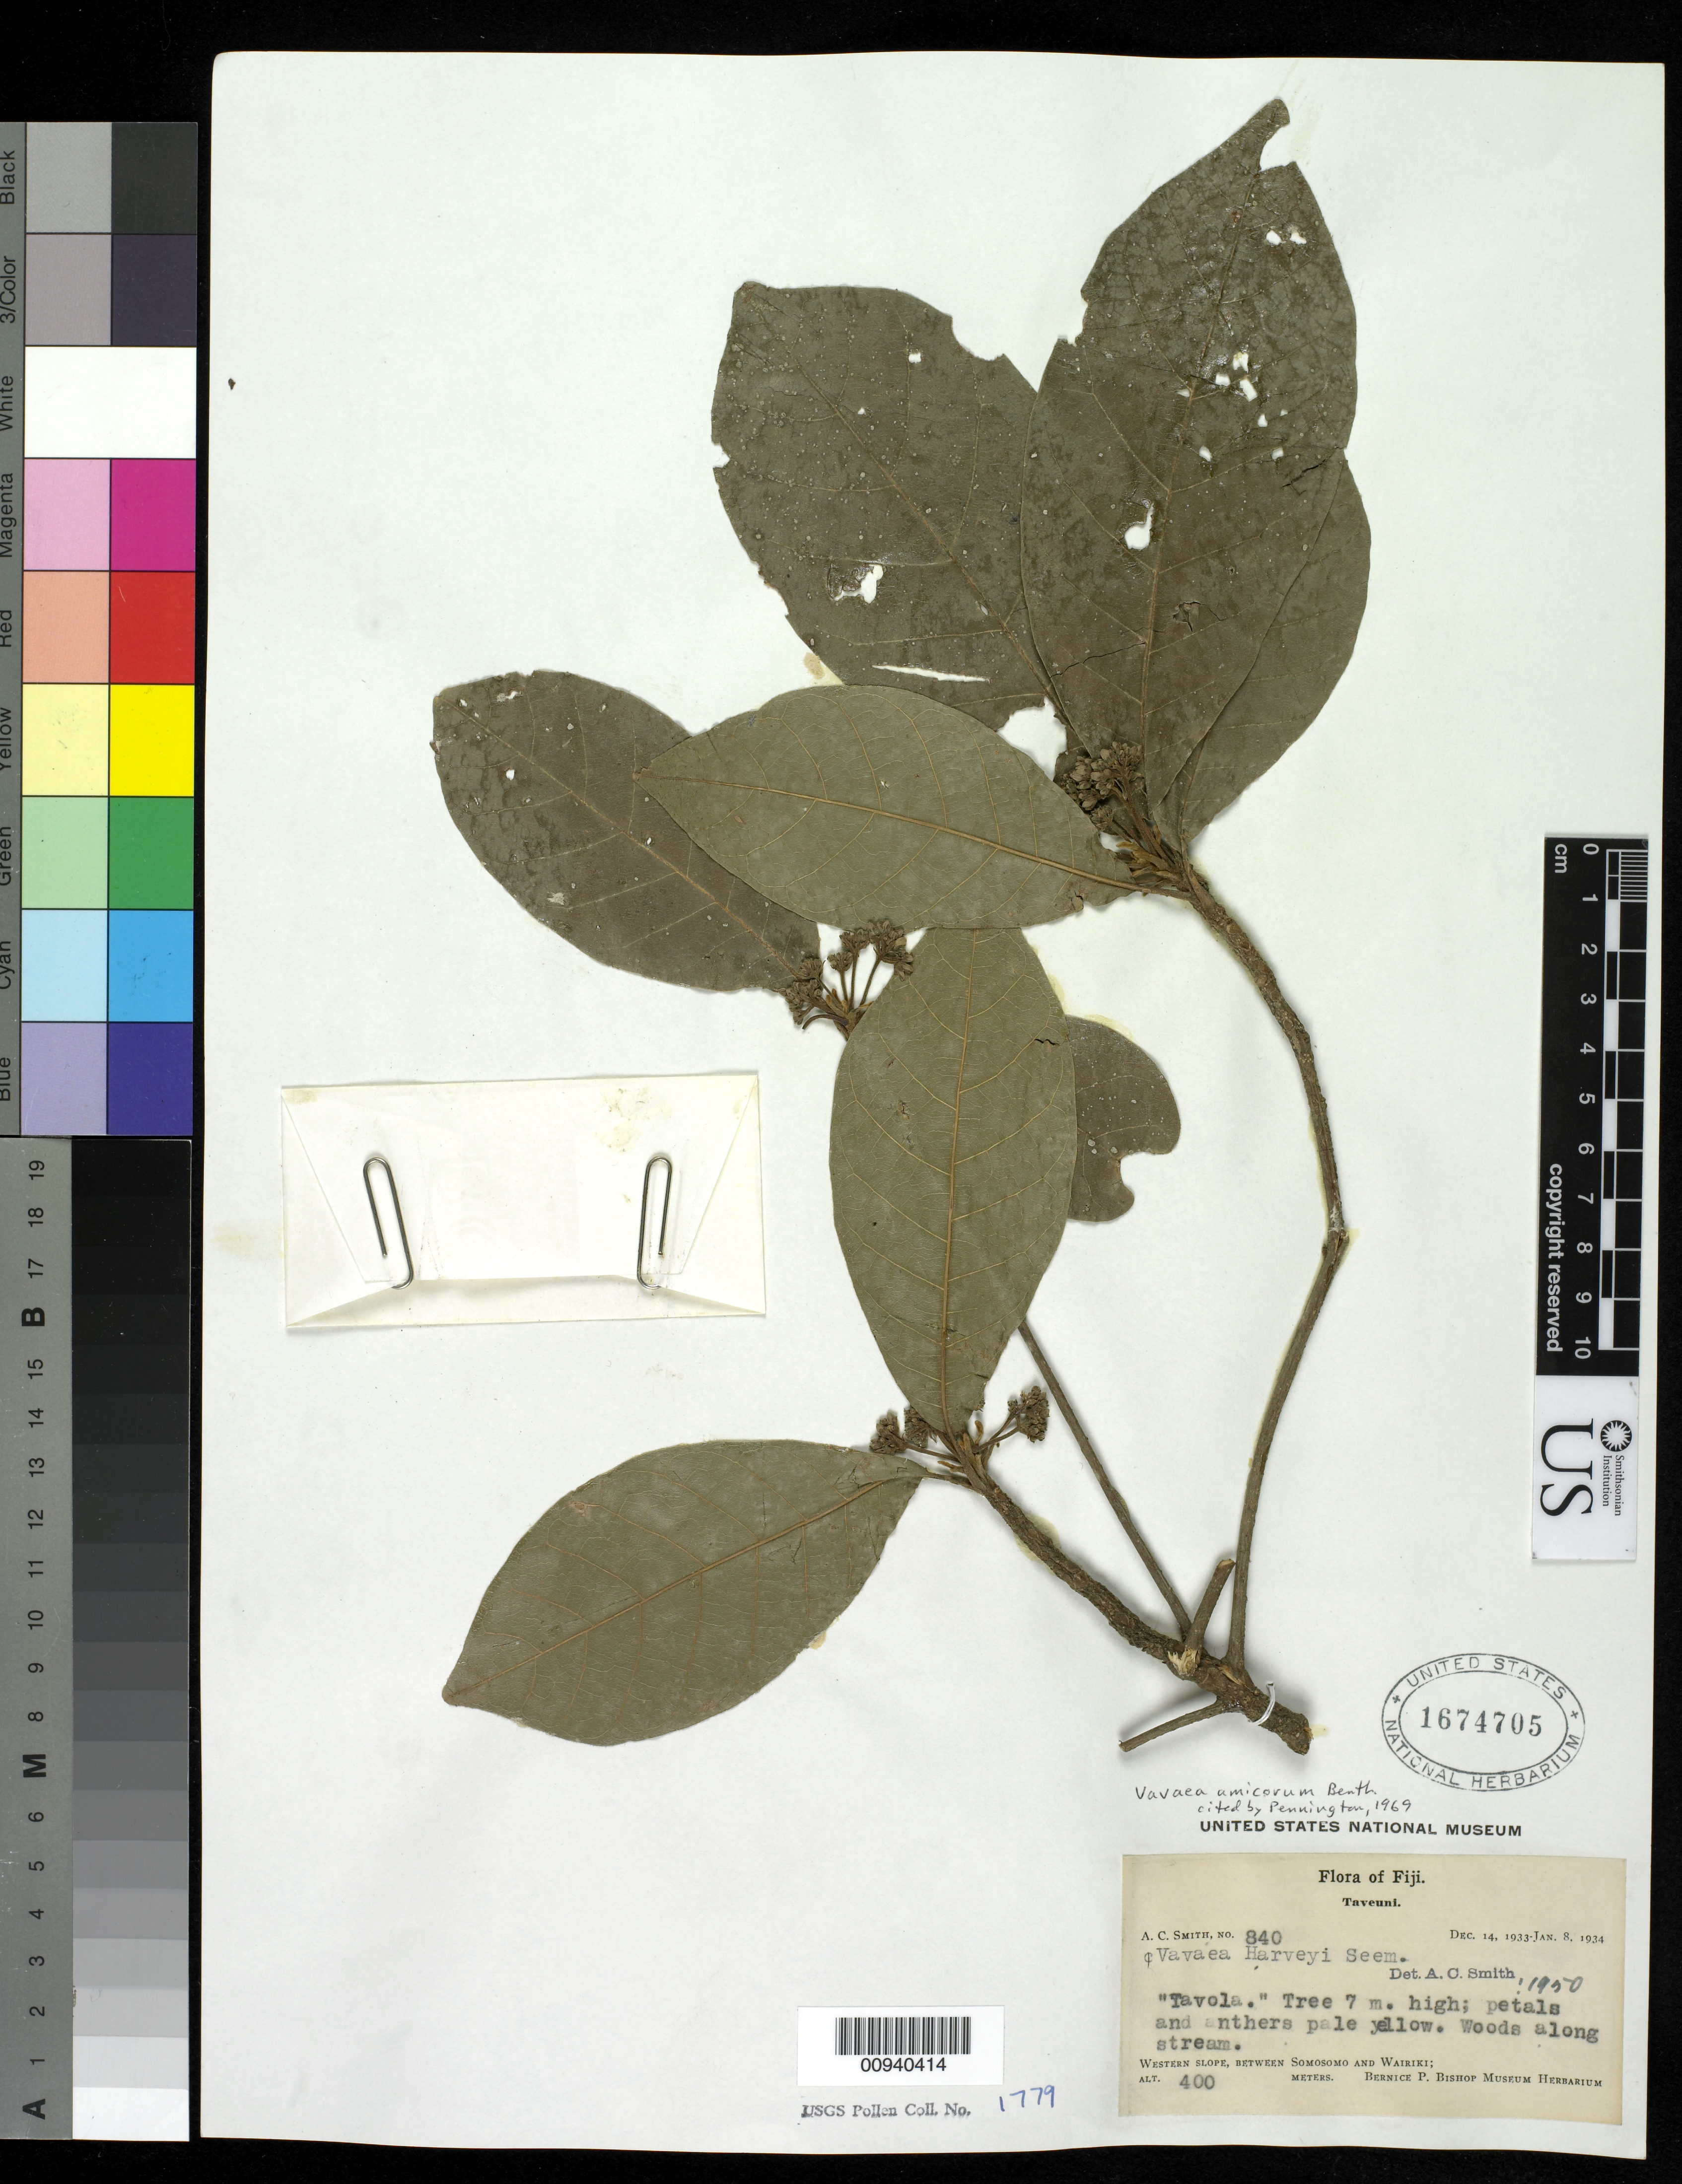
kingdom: Plantae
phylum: Tracheophyta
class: Magnoliopsida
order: Sapindales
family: Meliaceae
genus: Vavaea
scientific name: Vavaea amicorum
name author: Benth.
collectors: C. A. Smith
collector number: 840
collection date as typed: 14 Dec 1933 to 08 Jan 1934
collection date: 1933-12-14/1934-01-08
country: Fiji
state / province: Northern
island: Taveuni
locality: Western slope, between Somosomo and Wairiki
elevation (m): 400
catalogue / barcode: US 1674705